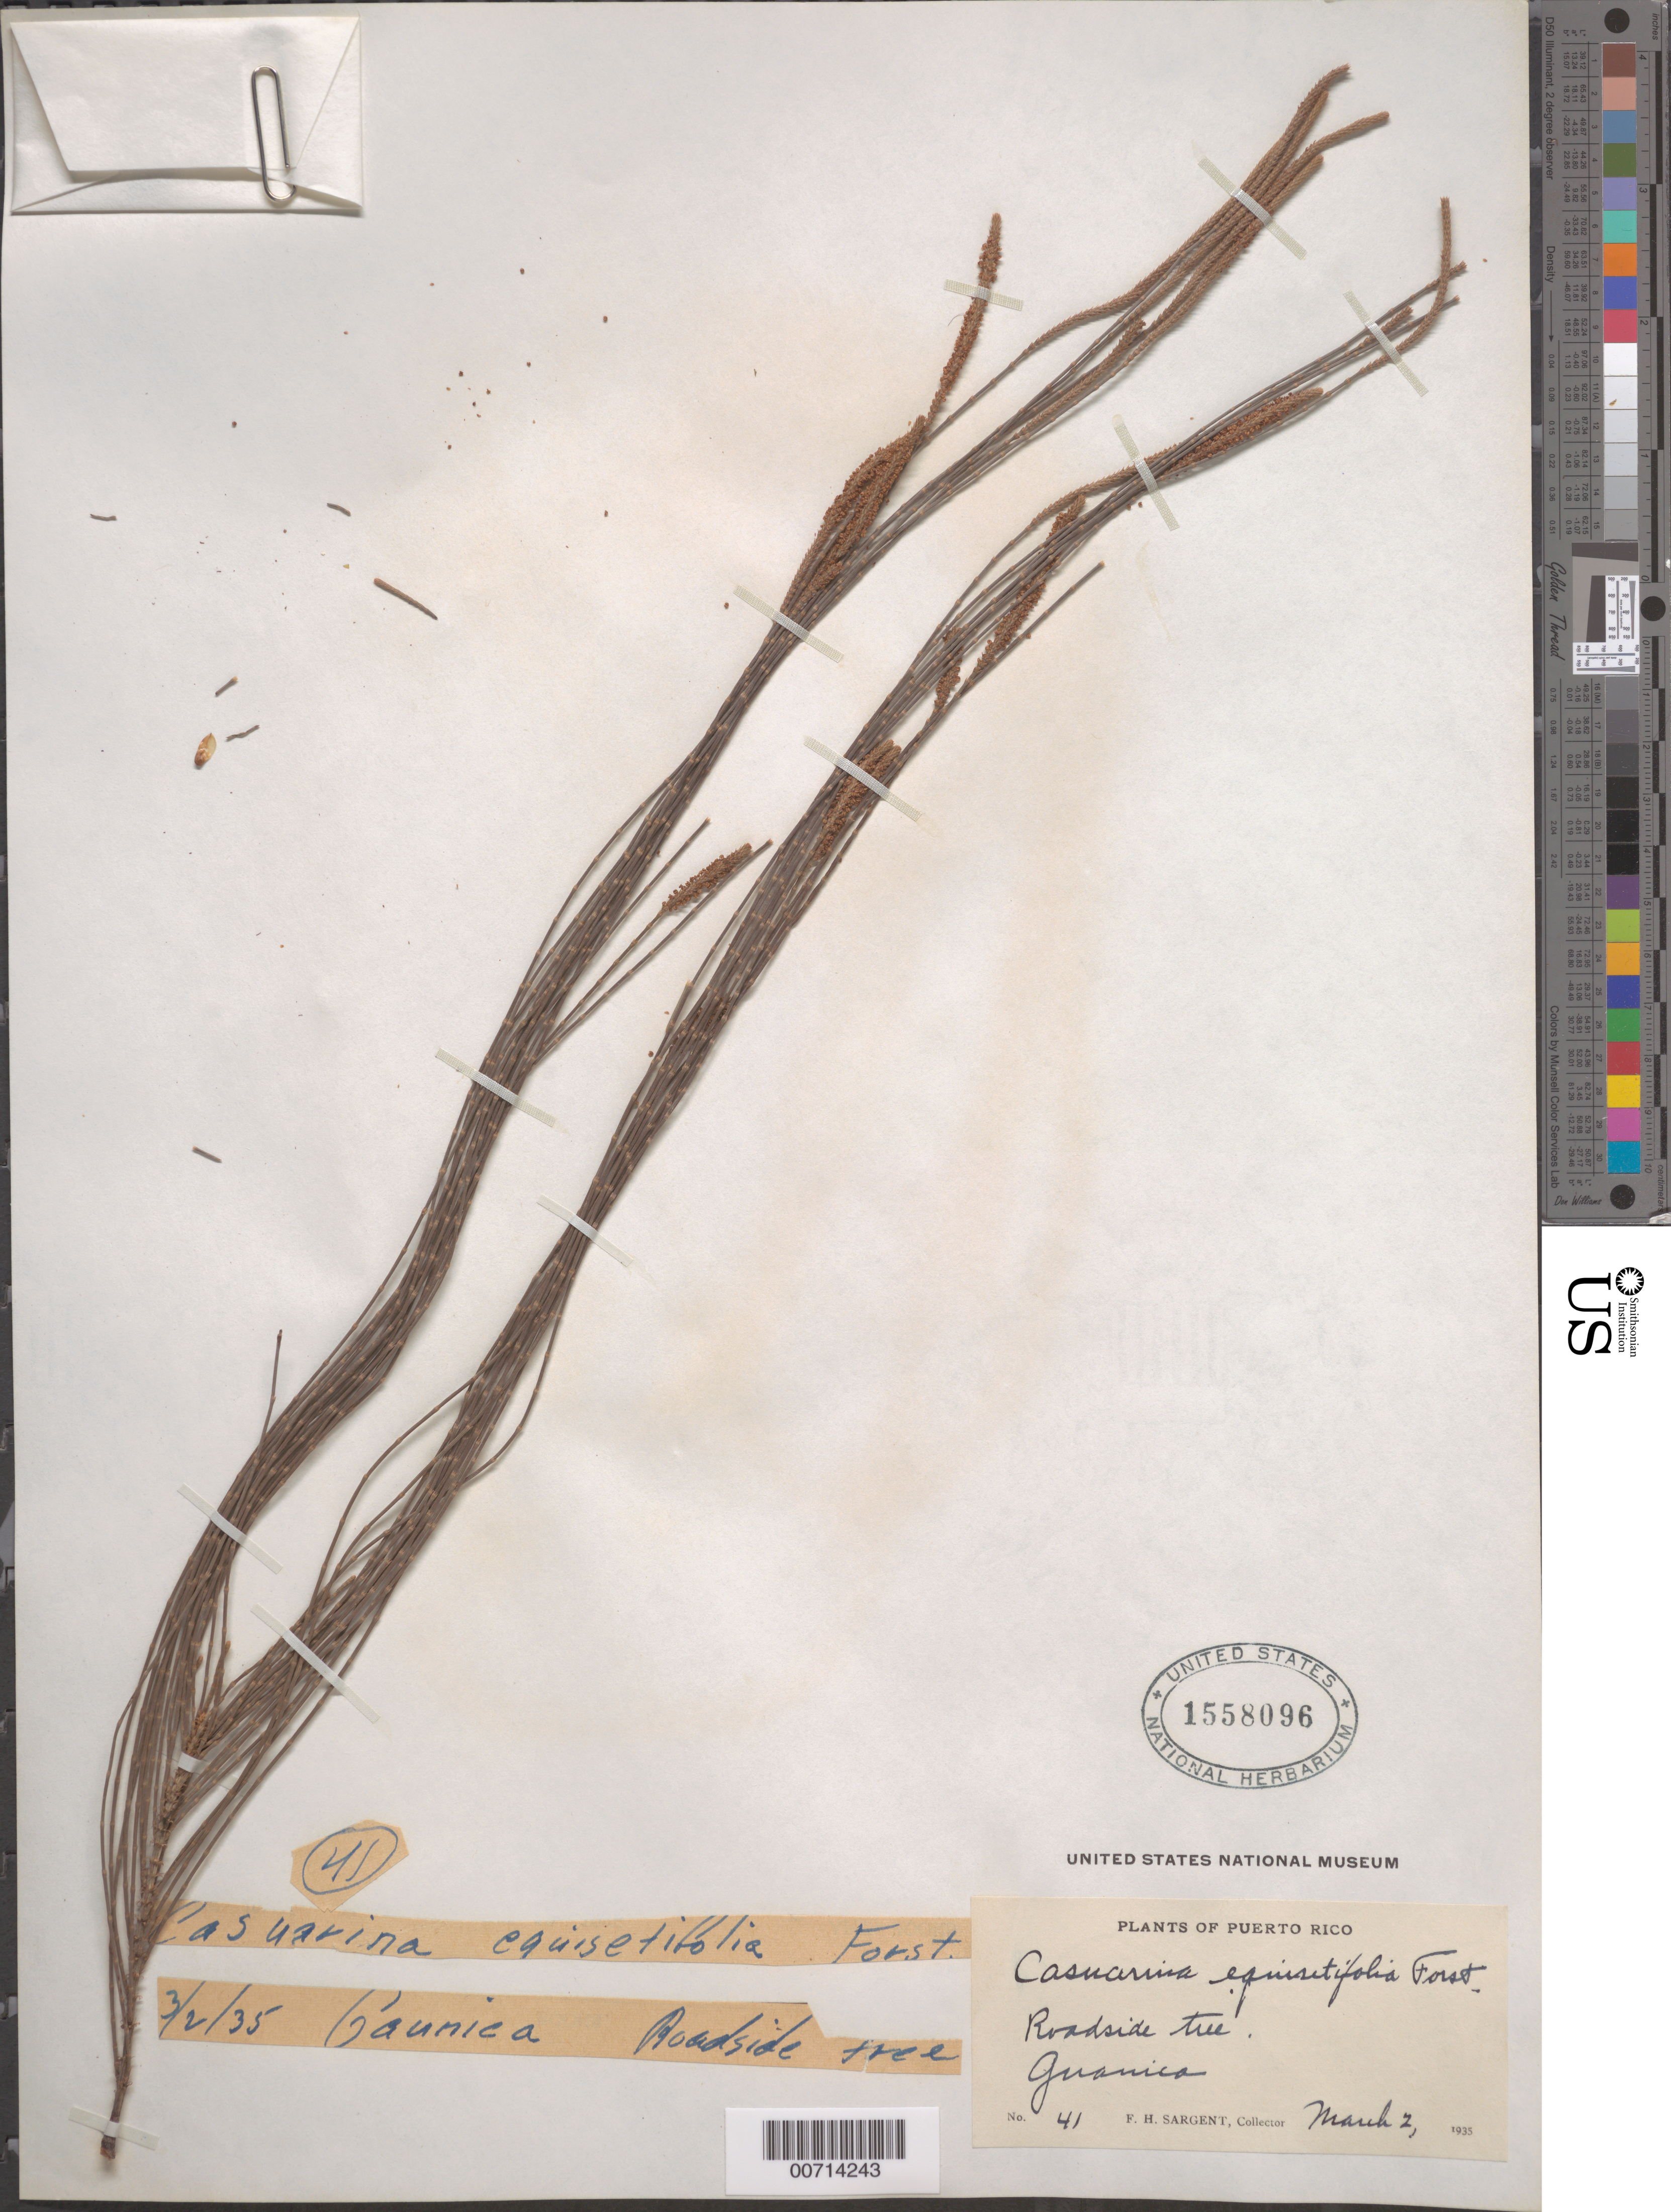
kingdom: Plantae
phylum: Tracheophyta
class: Magnoliopsida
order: Fagales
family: Casuarinaceae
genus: Casuarina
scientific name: Casuarina equisetifolia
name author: L.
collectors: F. H. Sargent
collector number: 41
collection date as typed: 02 Mar 1935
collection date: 1935-03-02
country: Puerto Rico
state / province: Guánica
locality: Guanica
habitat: Roadside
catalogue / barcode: US 1558096